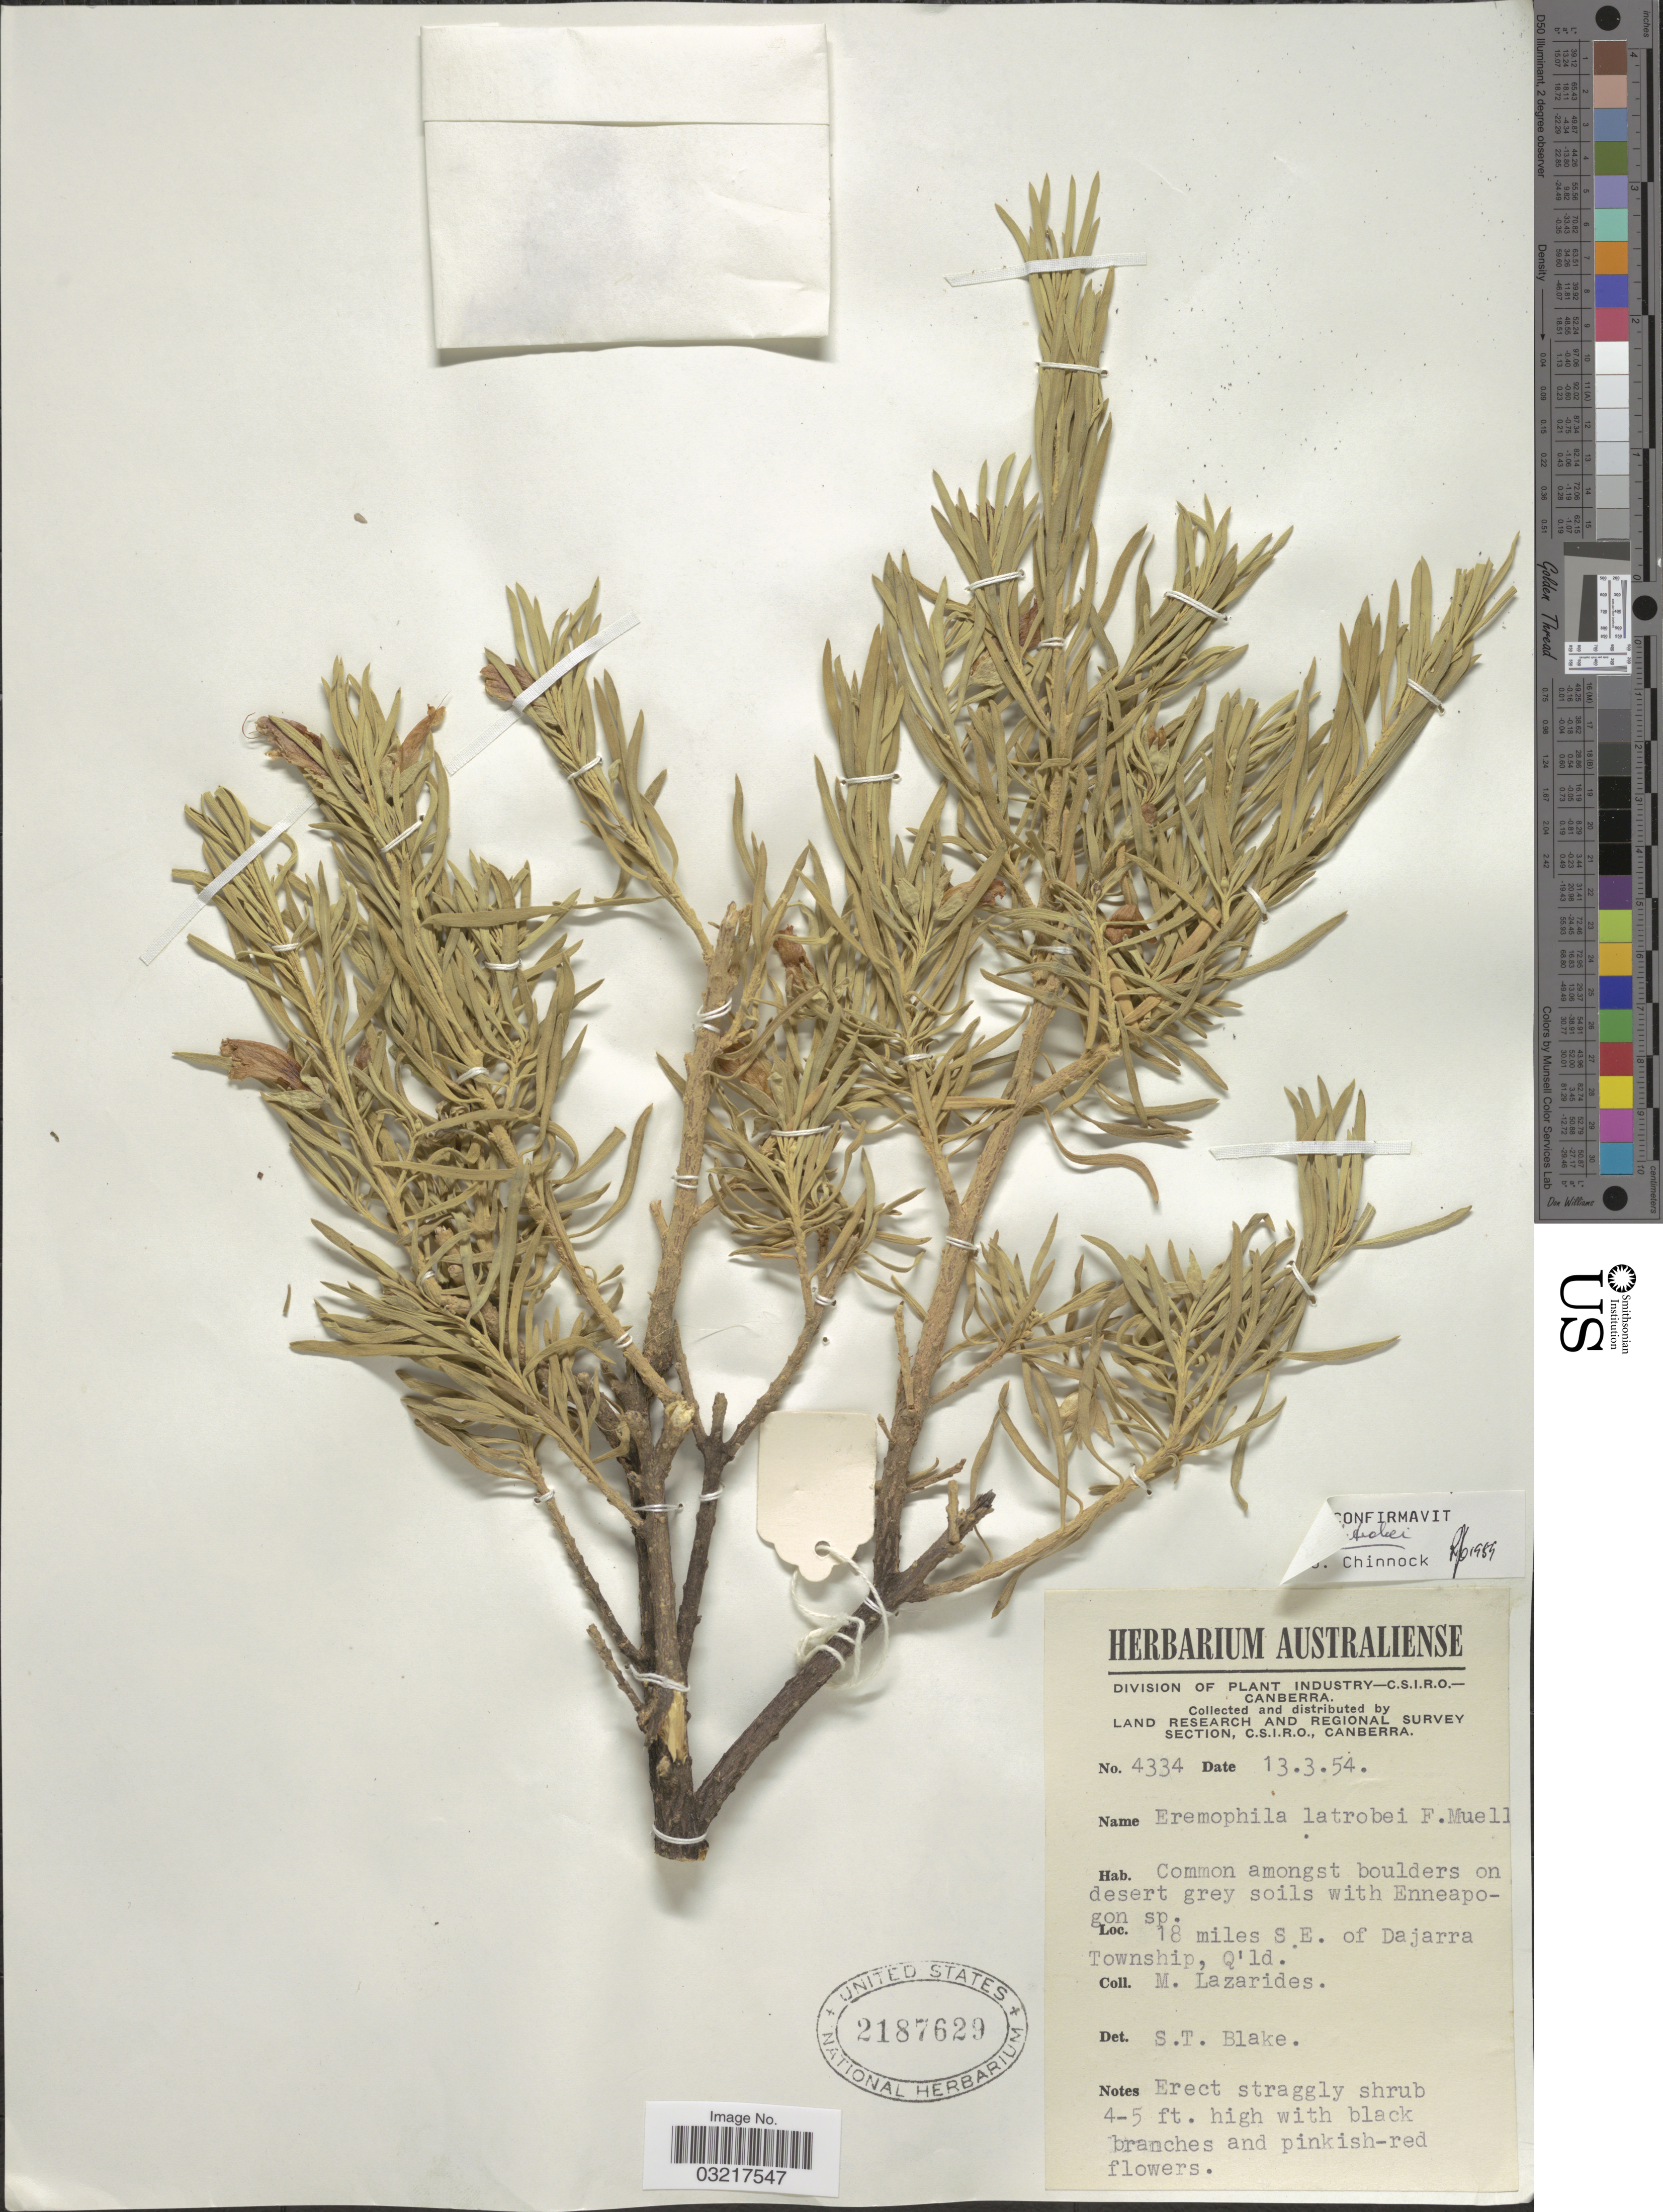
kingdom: Plantae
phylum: Tracheophyta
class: Magnoliopsida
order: Lamiales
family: Scrophulariaceae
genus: Eremophila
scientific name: Eremophila latrobei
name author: F. Muell.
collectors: M. Lazarides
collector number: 4334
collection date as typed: Transcribed d/m/y: 13/3/54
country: Australia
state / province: Queensland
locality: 18 miles S.E. of Dajarra Township, Q' ld.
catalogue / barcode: US 2187629